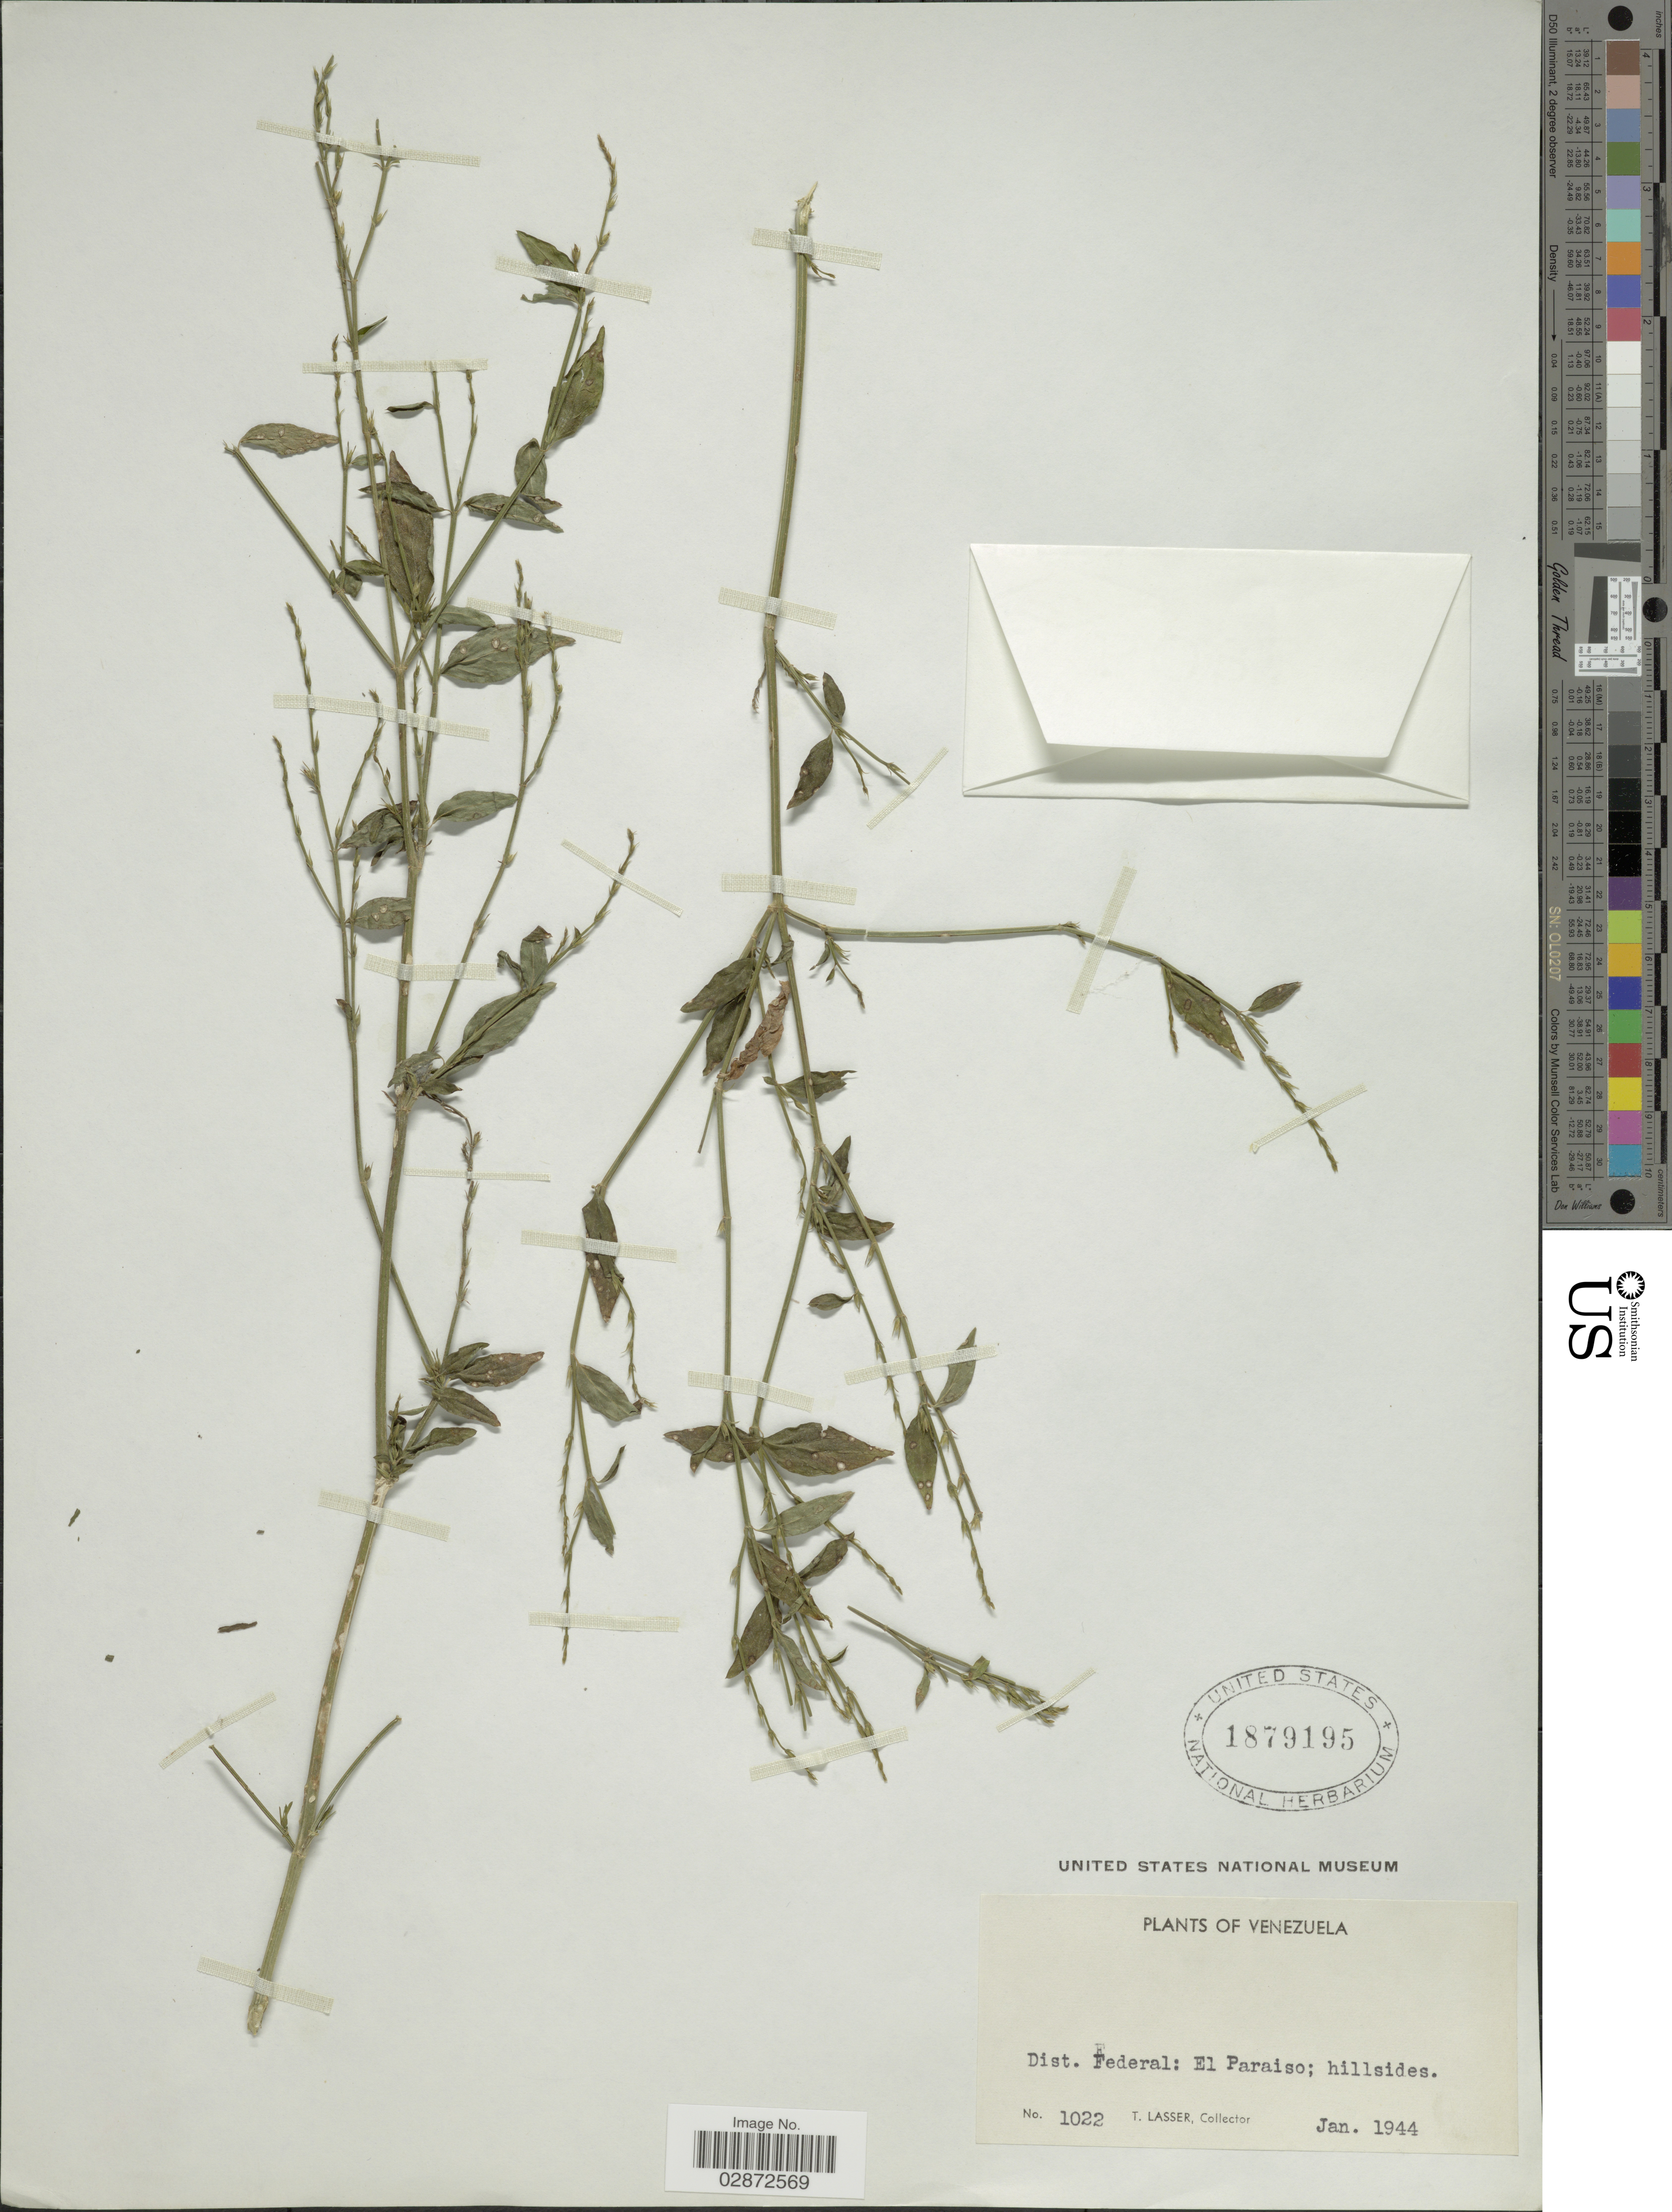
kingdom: Plantae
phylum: Tracheophyta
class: Magnoliopsida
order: Lamiales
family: Acanthaceae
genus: Dicliptera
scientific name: Dicliptera vahliana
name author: Nees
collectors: T. Lasser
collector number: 1022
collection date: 1944-01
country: Honduras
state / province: El Paraíso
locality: Dist. Federal: El Paraiso; hillsides.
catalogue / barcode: US 1879195